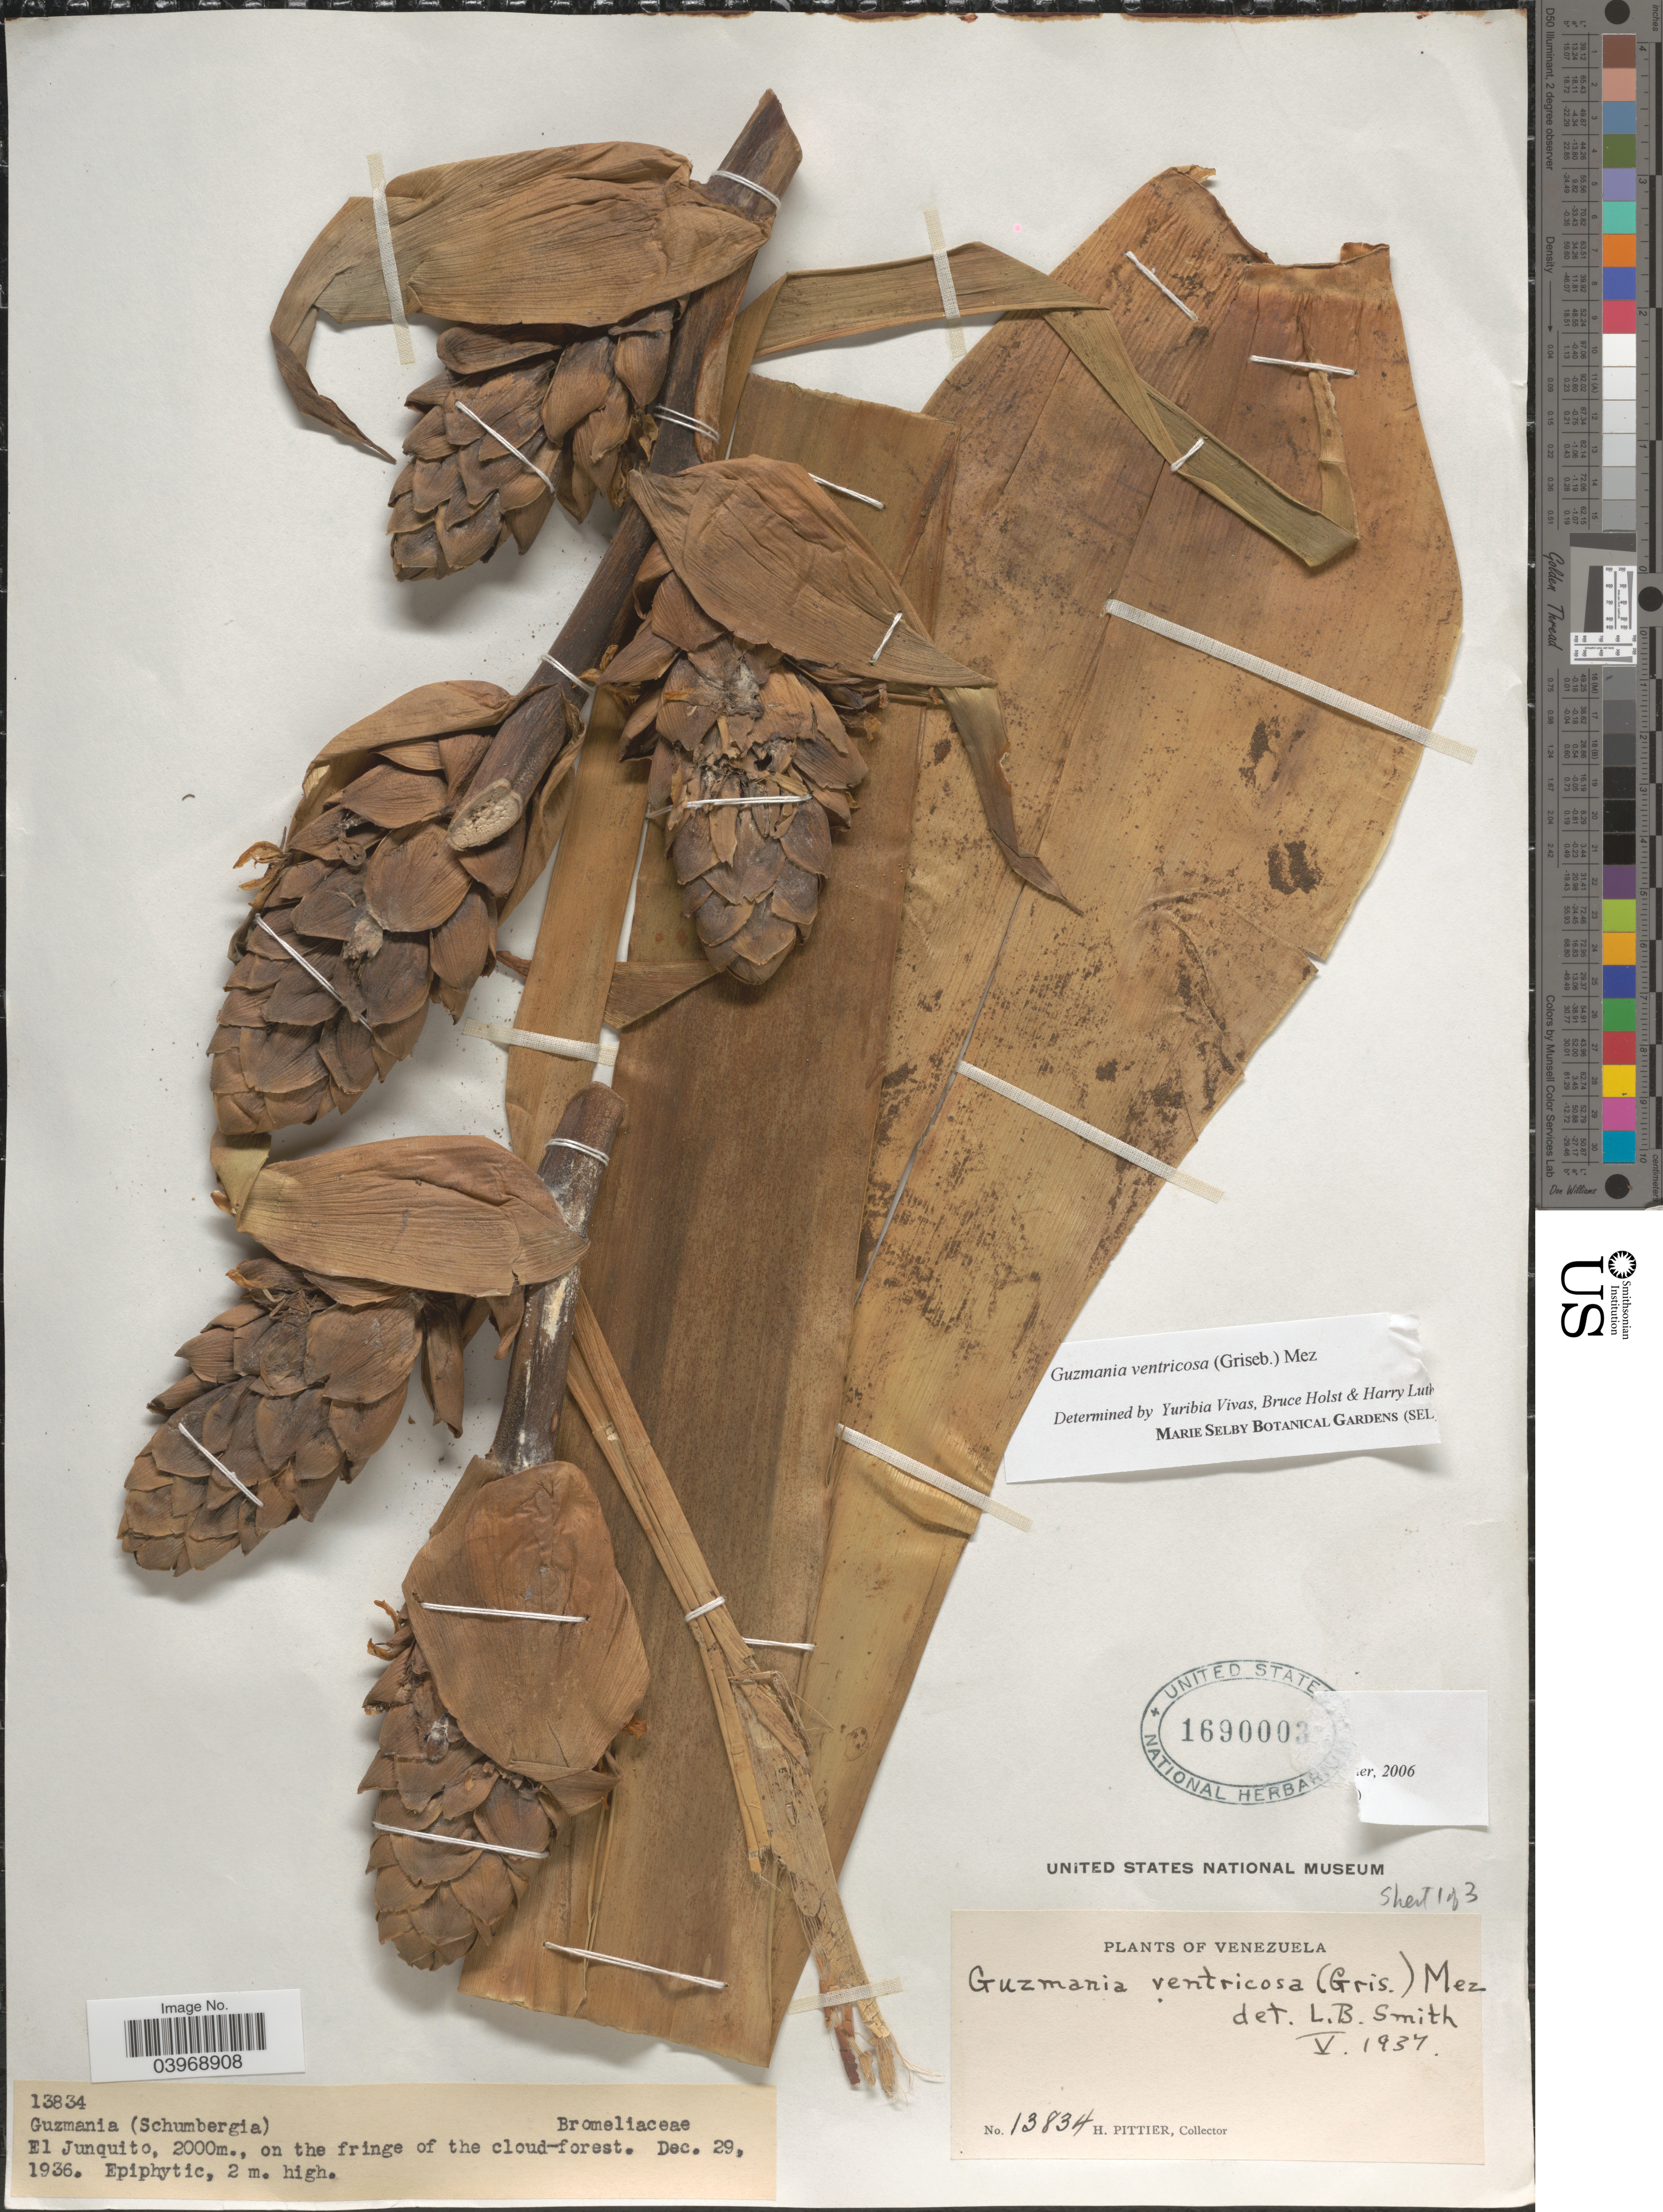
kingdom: Plantae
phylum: Tracheophyta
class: Liliopsida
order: Poales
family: Bromeliaceae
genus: Guzmania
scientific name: Guzmania sp.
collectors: H. F. Pittier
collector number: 13834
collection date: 1936-12-29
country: Venezuela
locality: El Junquito, on the fringe of the cloud-forest.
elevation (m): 2000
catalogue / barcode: US 1690003